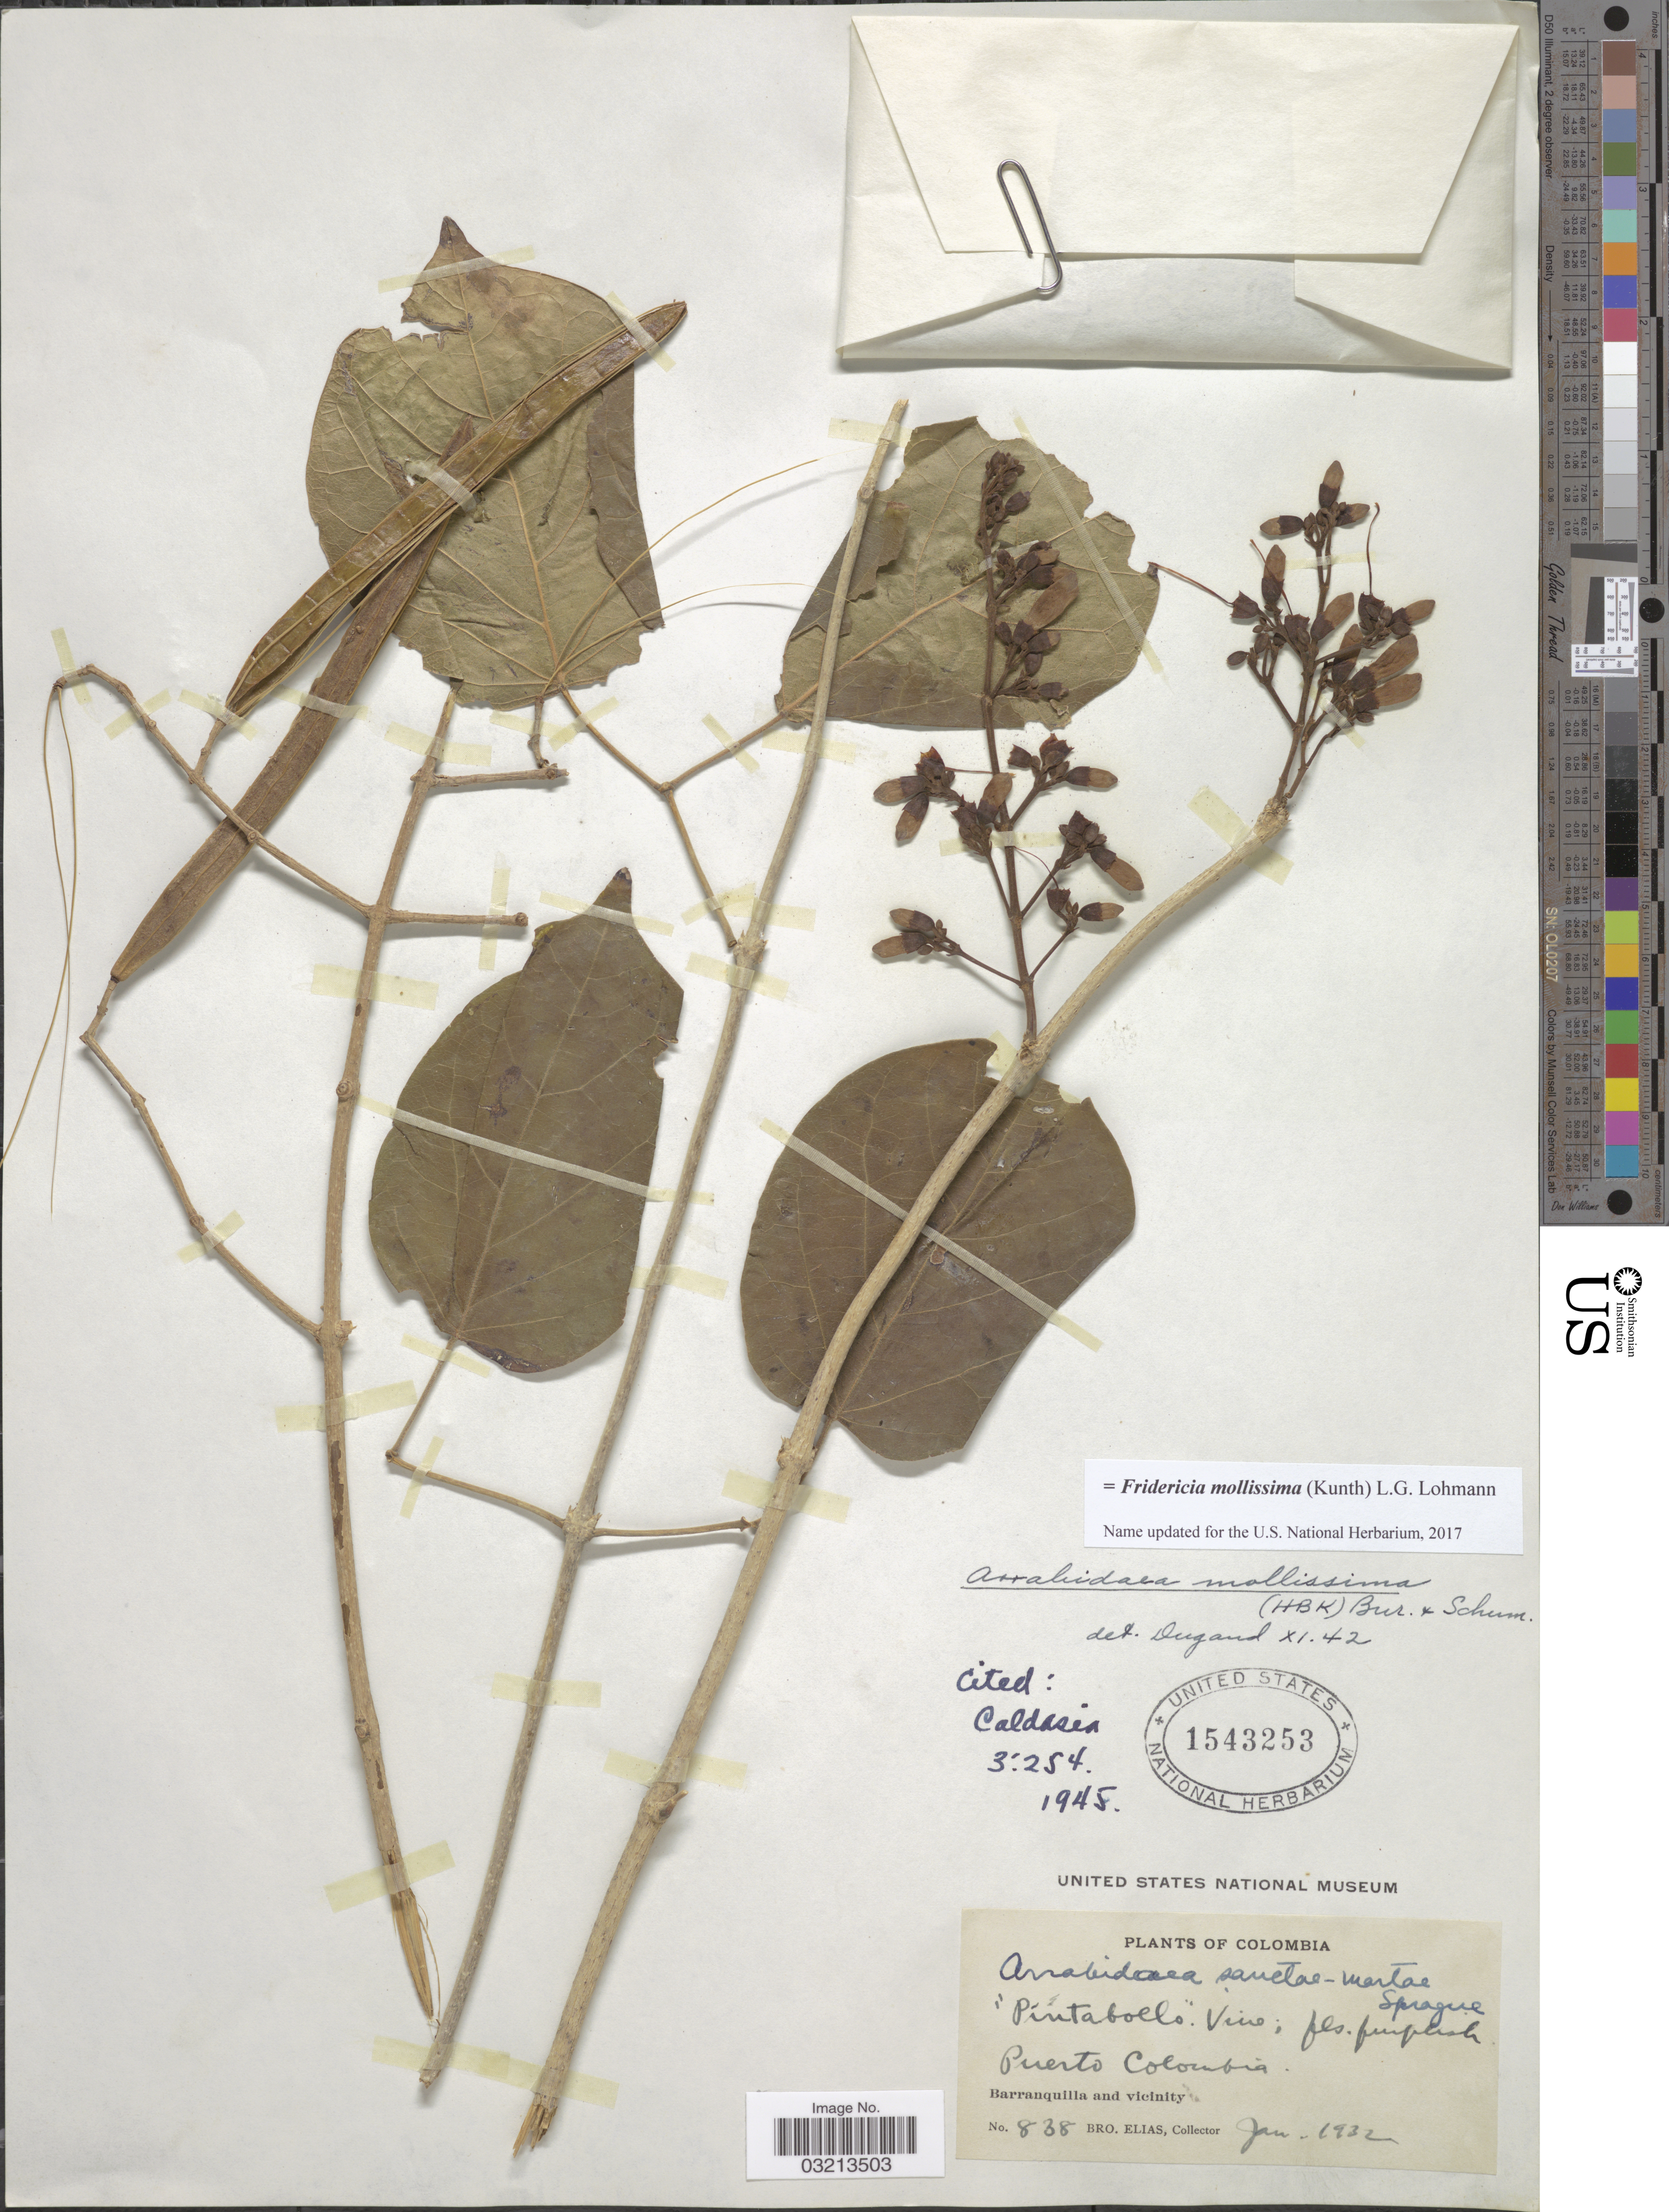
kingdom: Plantae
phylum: Tracheophyta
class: Magnoliopsida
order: Lamiales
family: Bignoniaceae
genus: Fridericia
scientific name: Fridericia mollissima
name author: (Kunth) L.G. Lohmann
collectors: Bro. Elias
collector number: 838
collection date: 1932-01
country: Colombia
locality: Puerto Colombia. Barranquilla and vicinity.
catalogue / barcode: US 1543253